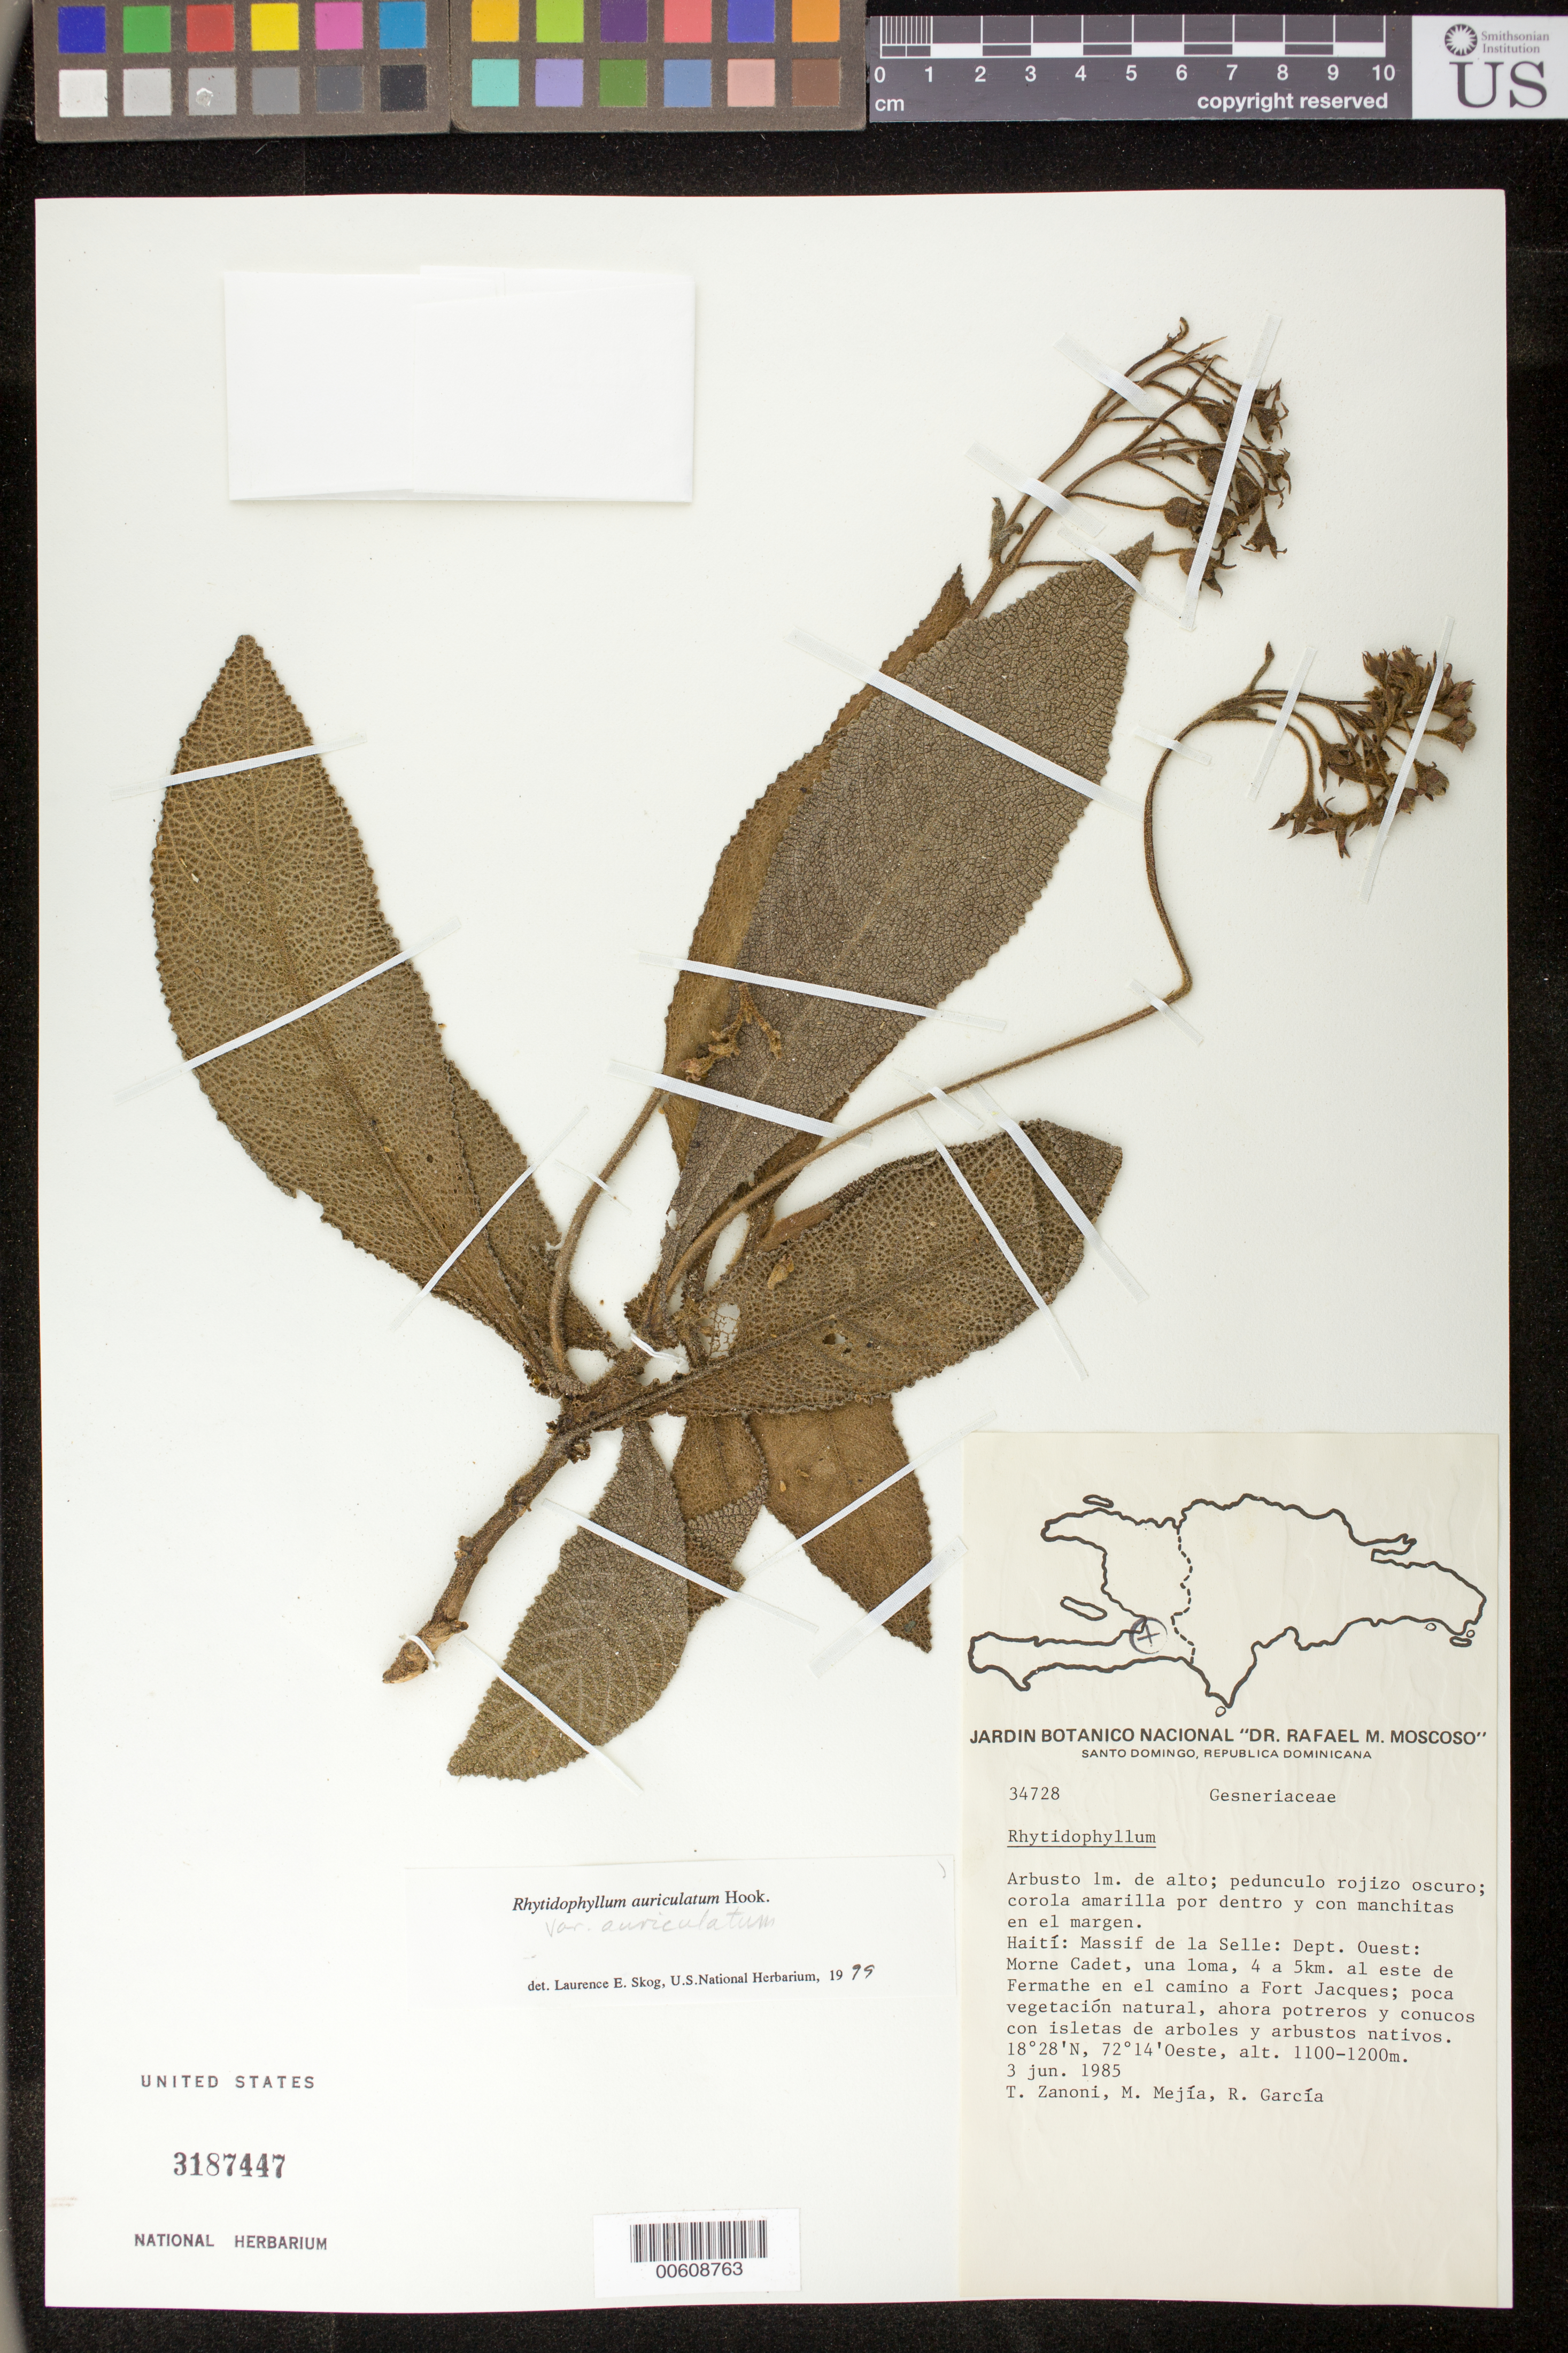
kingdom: Plantae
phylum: Tracheophyta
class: Magnoliopsida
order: Lamiales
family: Gesneriaceae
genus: Rhytidophyllum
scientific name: Rhytidophyllum auriculatum var. angustatum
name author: Urb.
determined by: Skog, Laurence E.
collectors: T. A. Zanoni, M. Mejia & R. García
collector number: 34728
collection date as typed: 03 Jun 1985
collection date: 1985-06-03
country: Haiti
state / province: Ouest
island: Hispaniola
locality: Massif de la Selle: Morne Cadet, una loma, 4-5 km al E de Fermathe en el camino a Fort Jacques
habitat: Poca vegetación natural, ahora potreros y conucos con isletas de árboles y arbustos nativos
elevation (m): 1100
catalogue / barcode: US 3187447